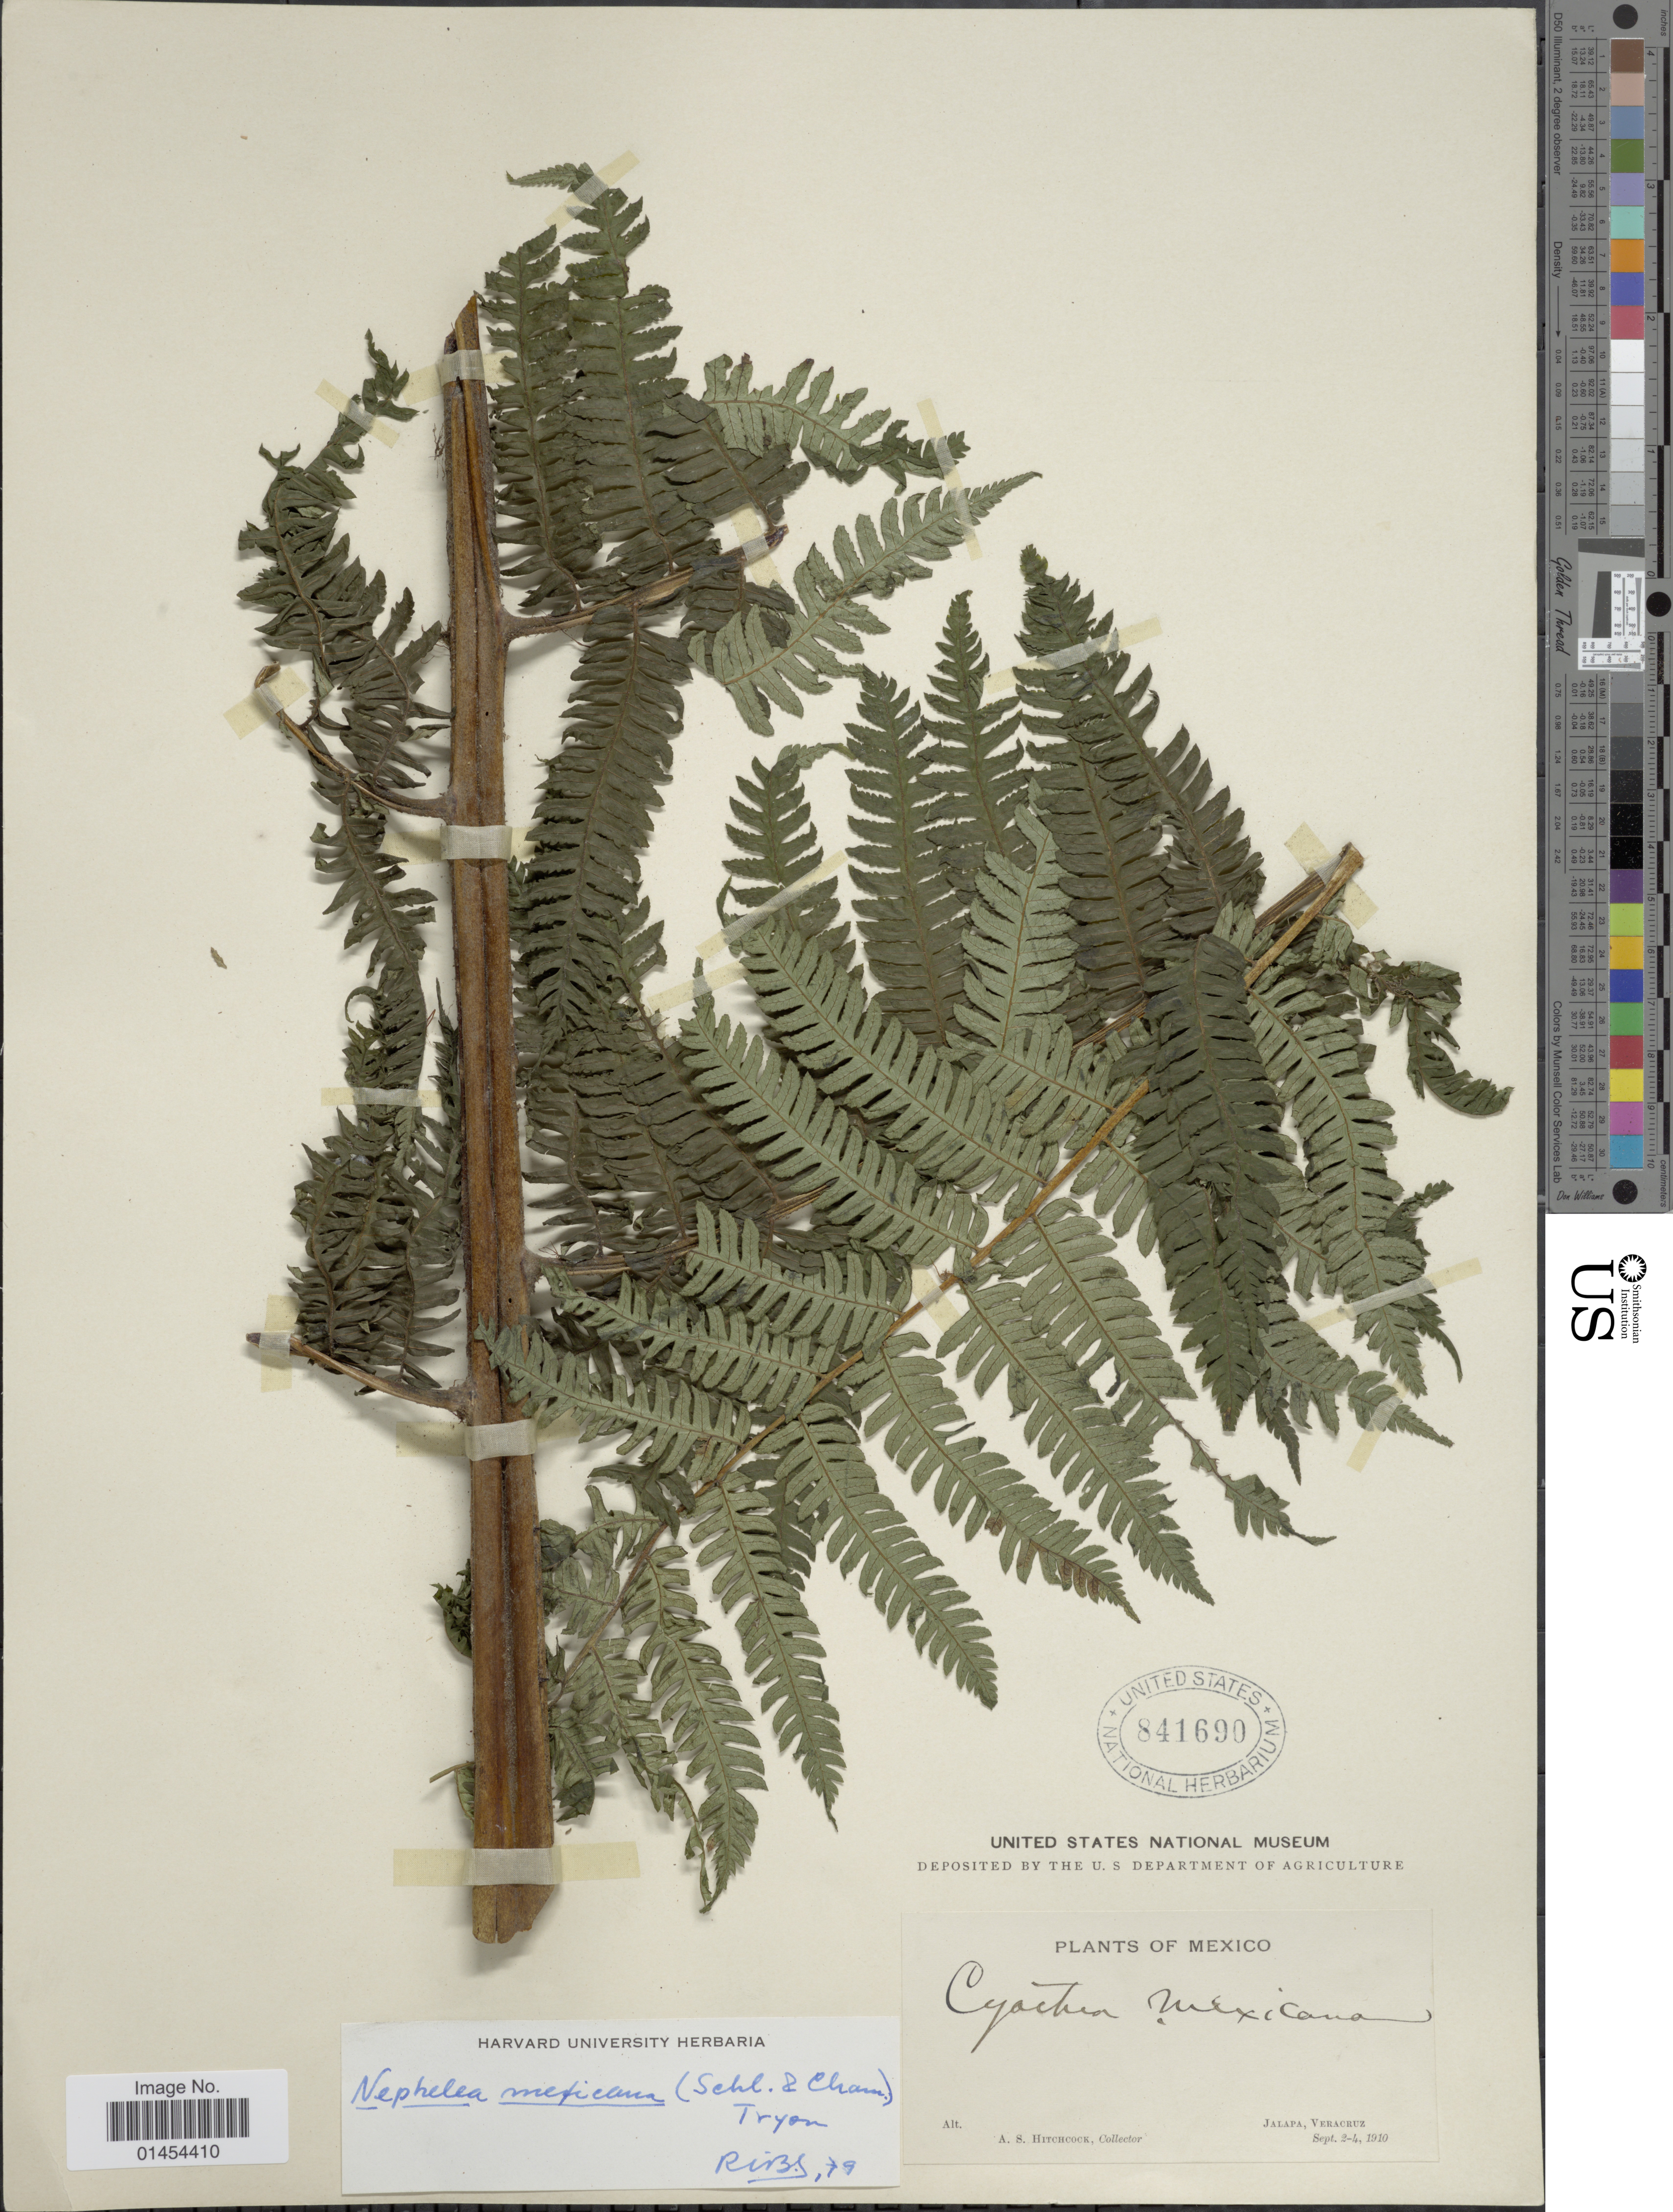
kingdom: Plantae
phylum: Tracheophyta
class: Polypodiopsida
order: Cyatheales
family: Cyatheaceae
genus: Alsophila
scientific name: Alsophila firma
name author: (Baker) D.S. Conant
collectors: A. S. Hitchcock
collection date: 1910-09-02/1910-09-04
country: Mexico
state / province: Veracruz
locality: Jalapa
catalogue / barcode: US 841690